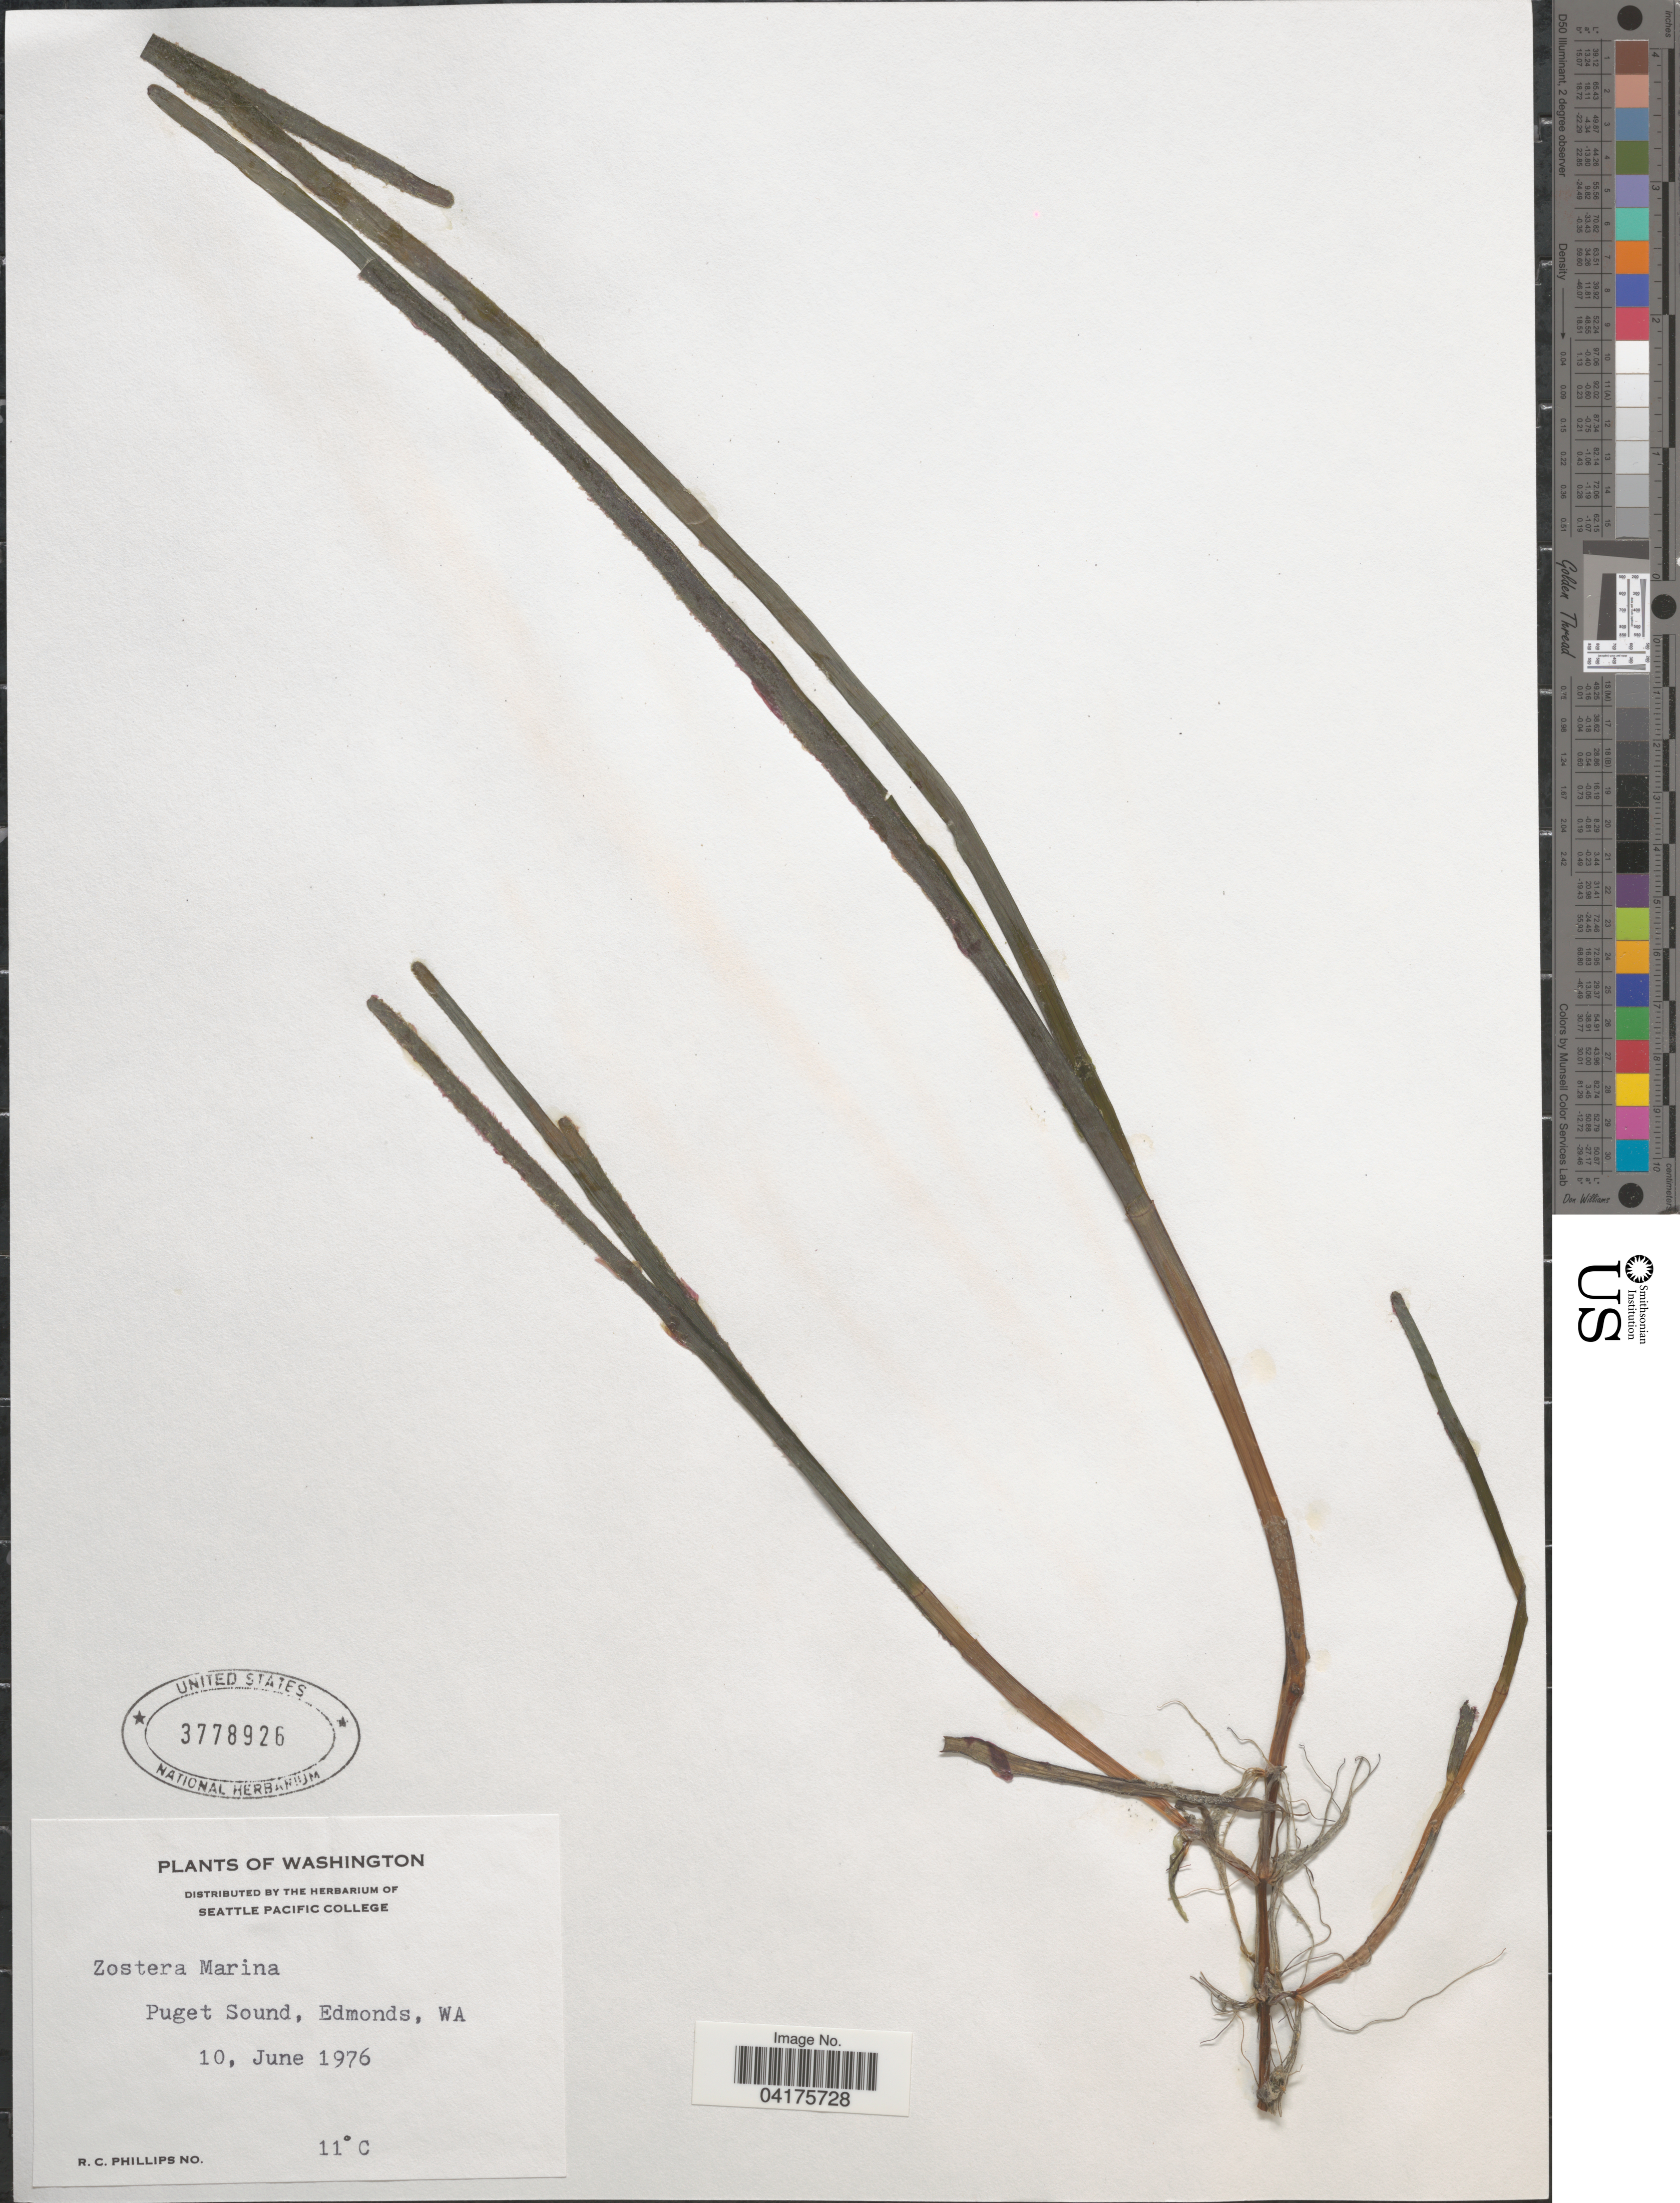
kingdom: Plantae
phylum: Tracheophyta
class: Liliopsida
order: Alismatales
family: Zosteraceae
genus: Zostera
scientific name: Zostera marina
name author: L.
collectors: R. C. Phillips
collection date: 1976-06-10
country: United States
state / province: Washington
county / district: King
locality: Puget Sound, Edmonds.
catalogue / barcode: US 3778926